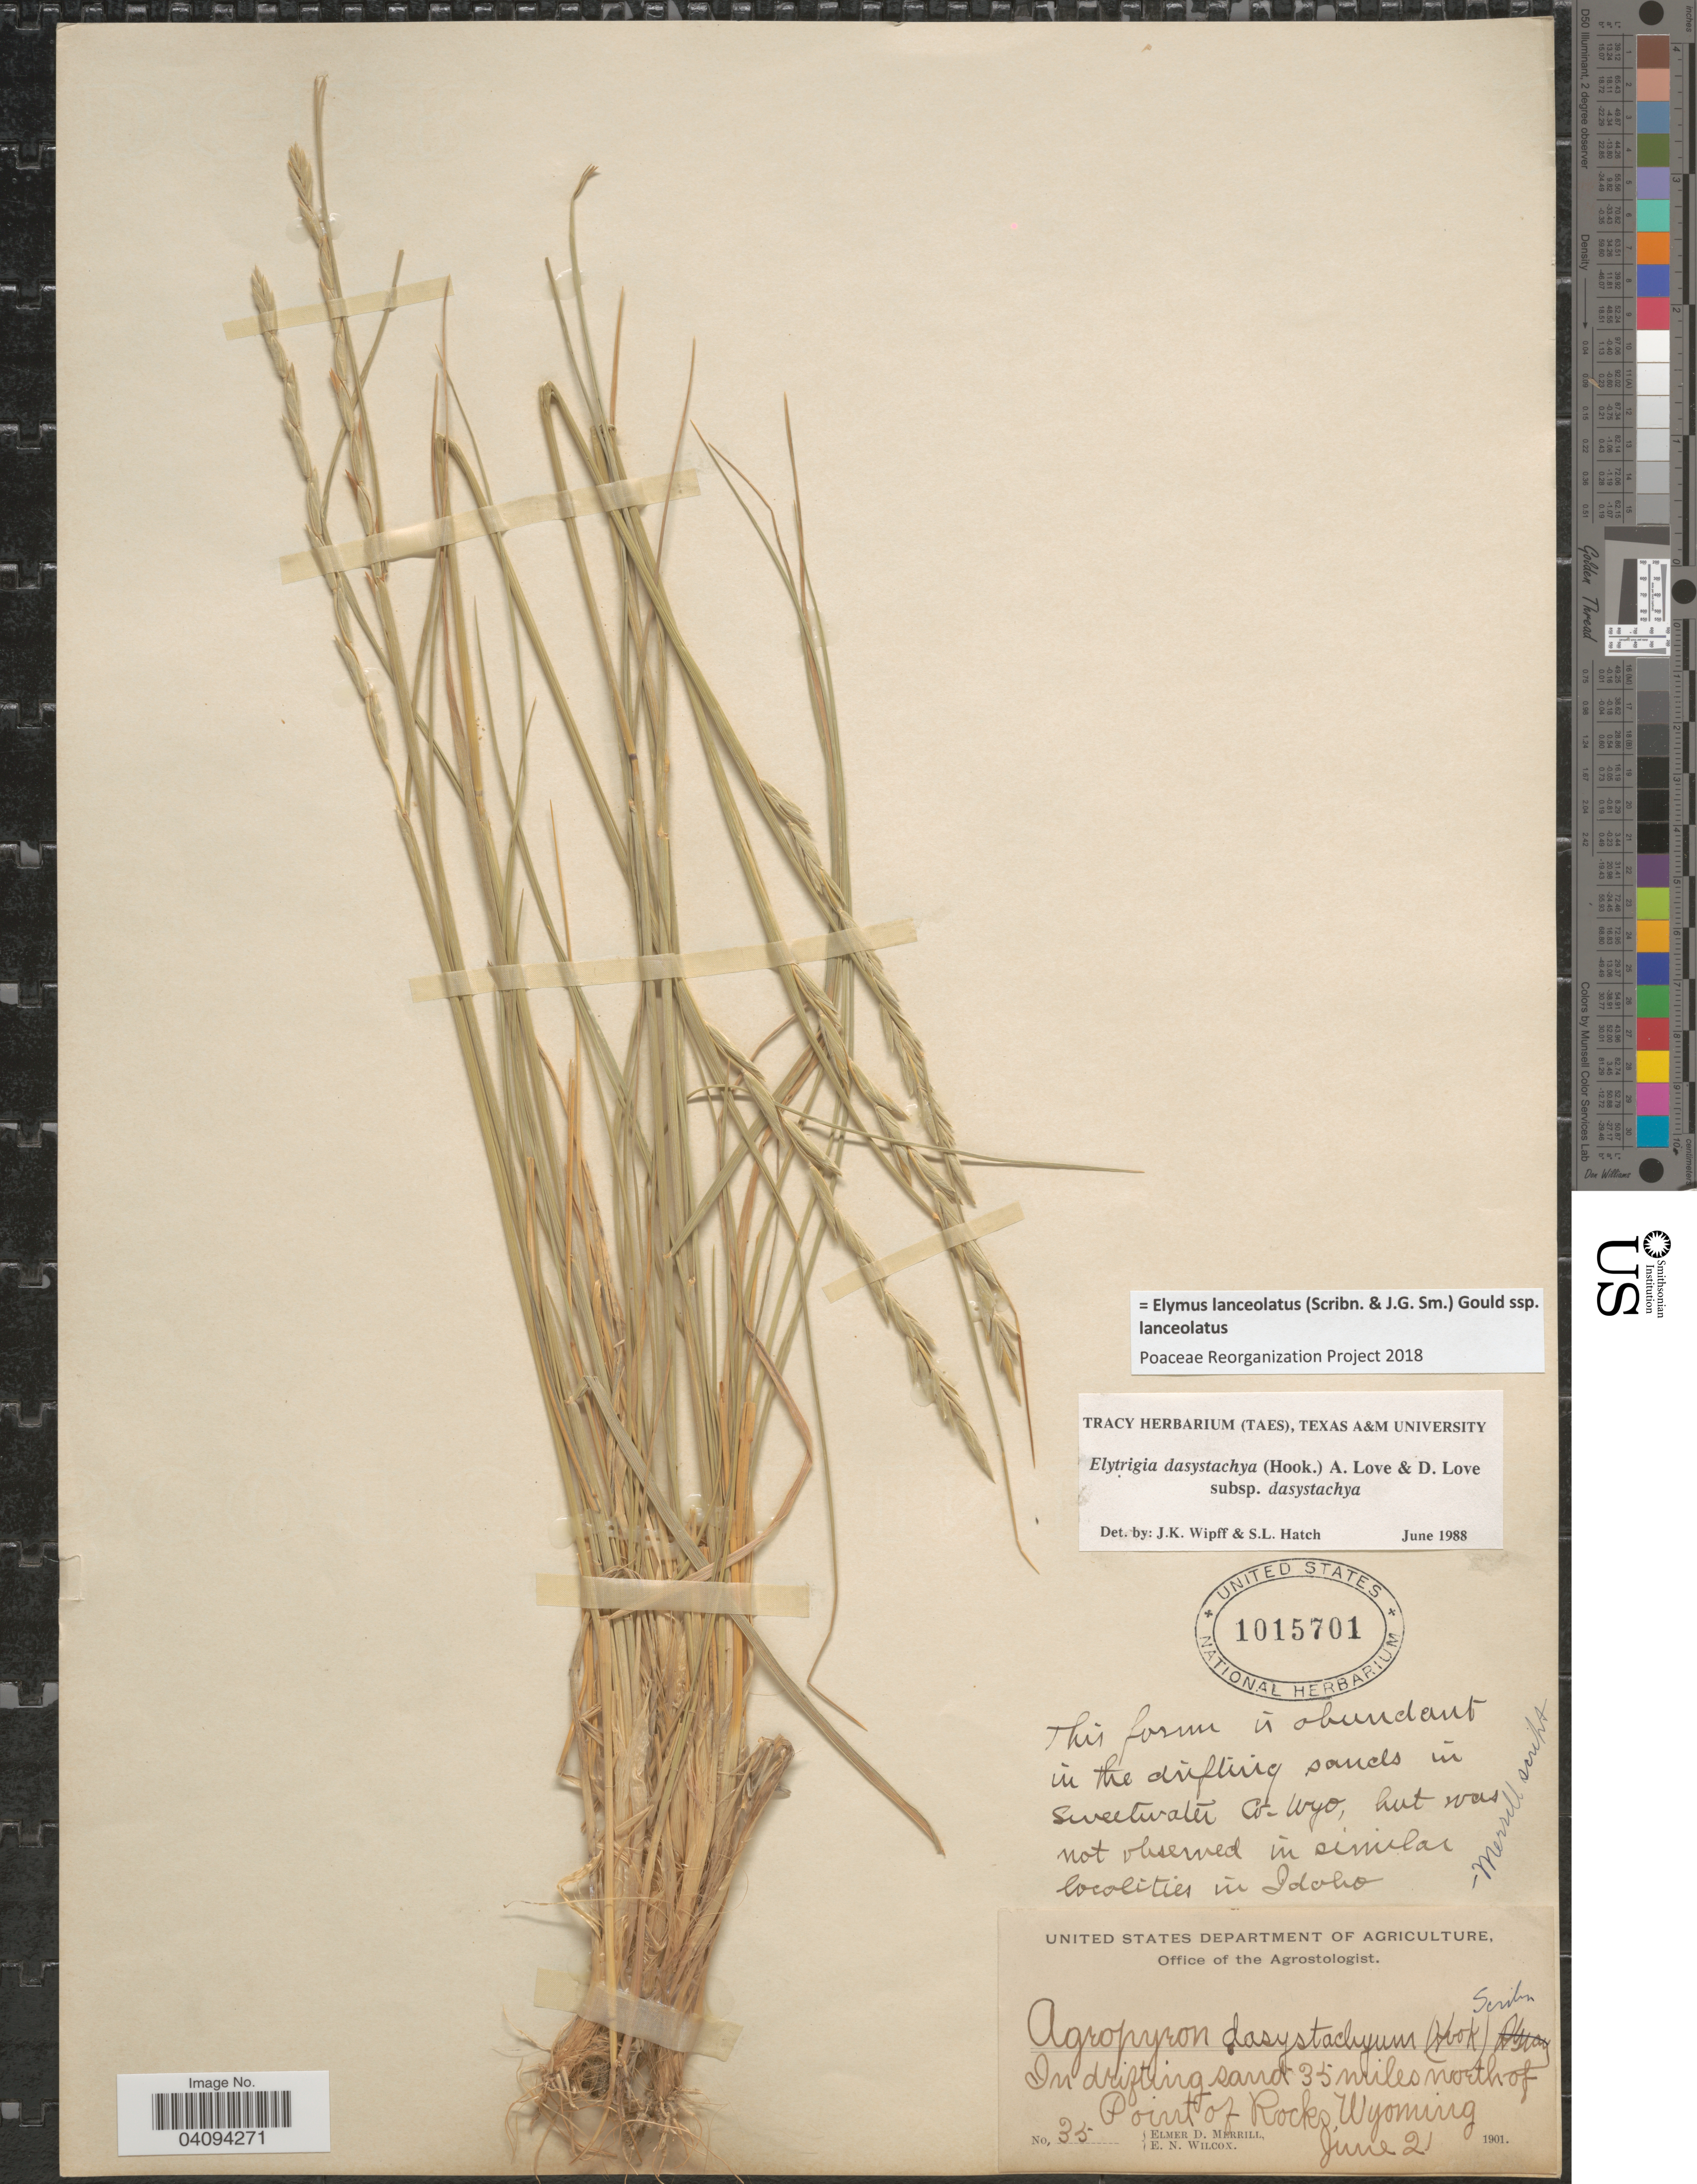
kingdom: Plantae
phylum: Tracheophyta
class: Liliopsida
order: Poales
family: Poaceae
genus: Elymus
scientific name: Elymus lanceolatus subsp. lanceolatus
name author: (Scribn. & J.G. Sm.) Gould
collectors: E. D. Merrill & E. Wilcox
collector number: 35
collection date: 1901-06-21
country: United States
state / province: Wyoming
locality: In drifting sand 35 miles north of Point of Rocks.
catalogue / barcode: US 1015701